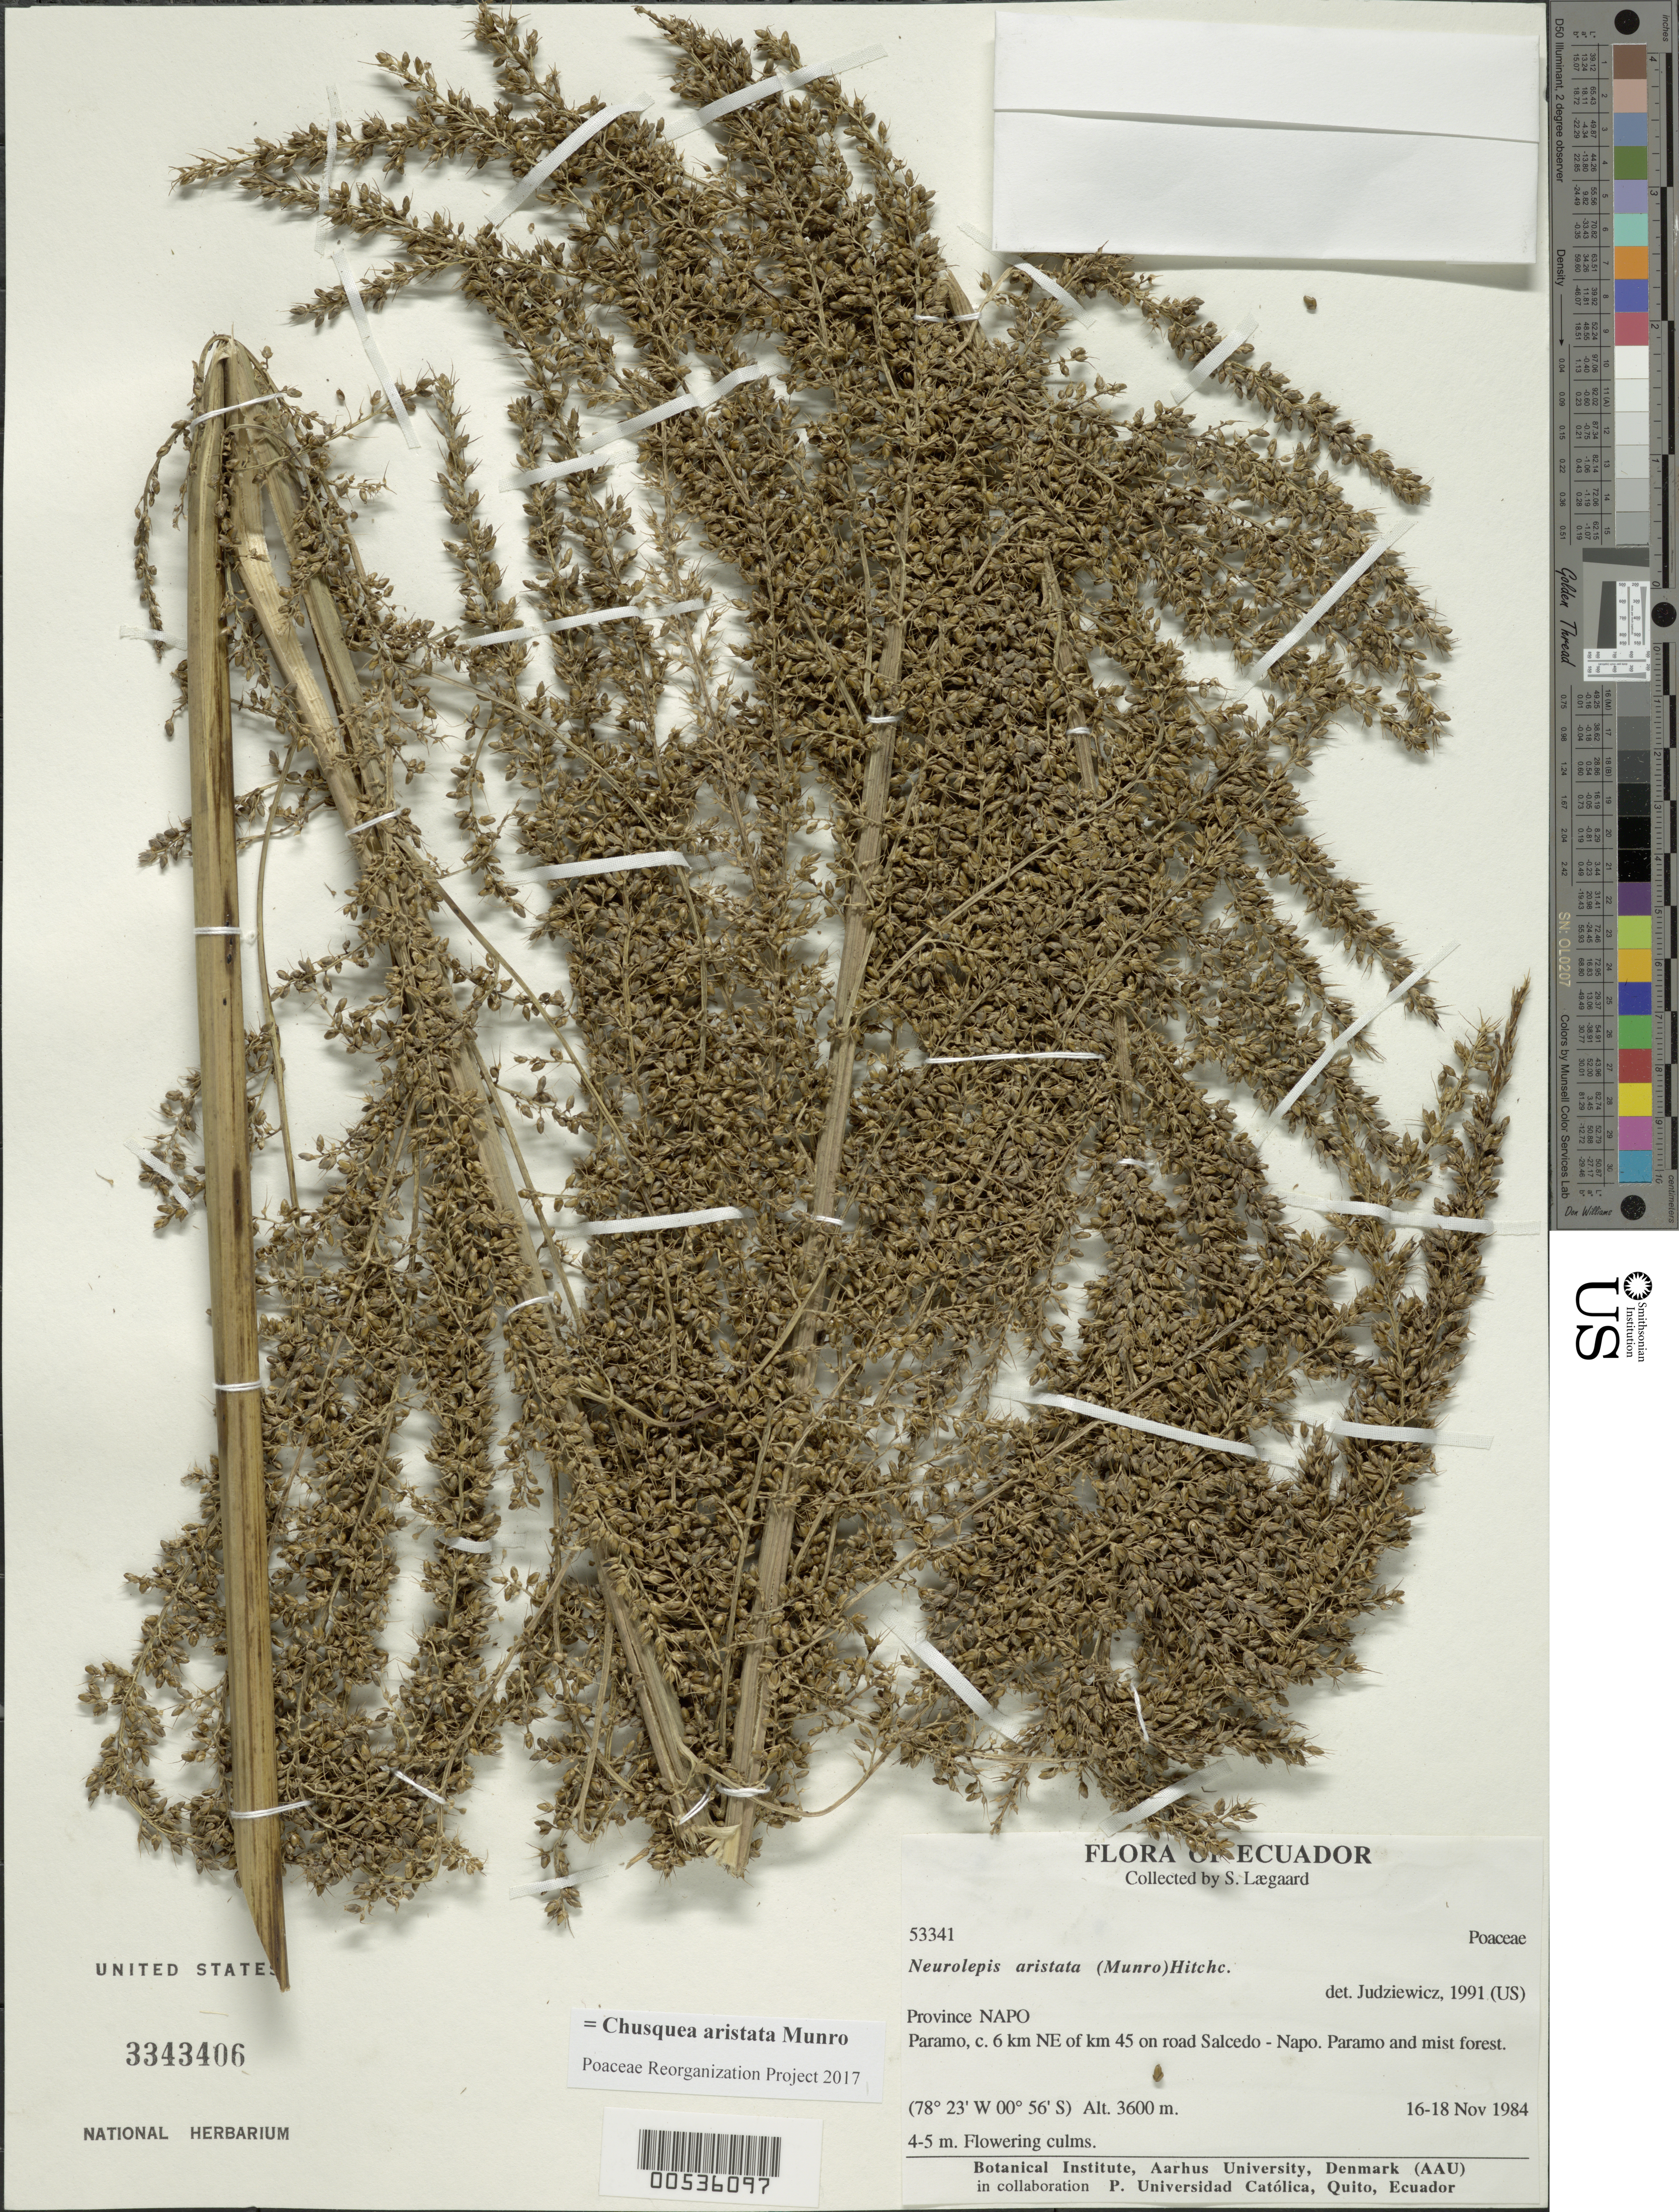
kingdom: Plantae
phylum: Tracheophyta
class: Liliopsida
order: Poales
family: Poaceae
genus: Chusquea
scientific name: Chusquea aristata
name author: Munro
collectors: S. Lægaard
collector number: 53341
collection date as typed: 16 Nov 1984 to 18 Nov 1984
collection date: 1984-11-16/1984-11-18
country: Ecuador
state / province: Napo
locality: NE of road salcedo - Napo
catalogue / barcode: US 3343406